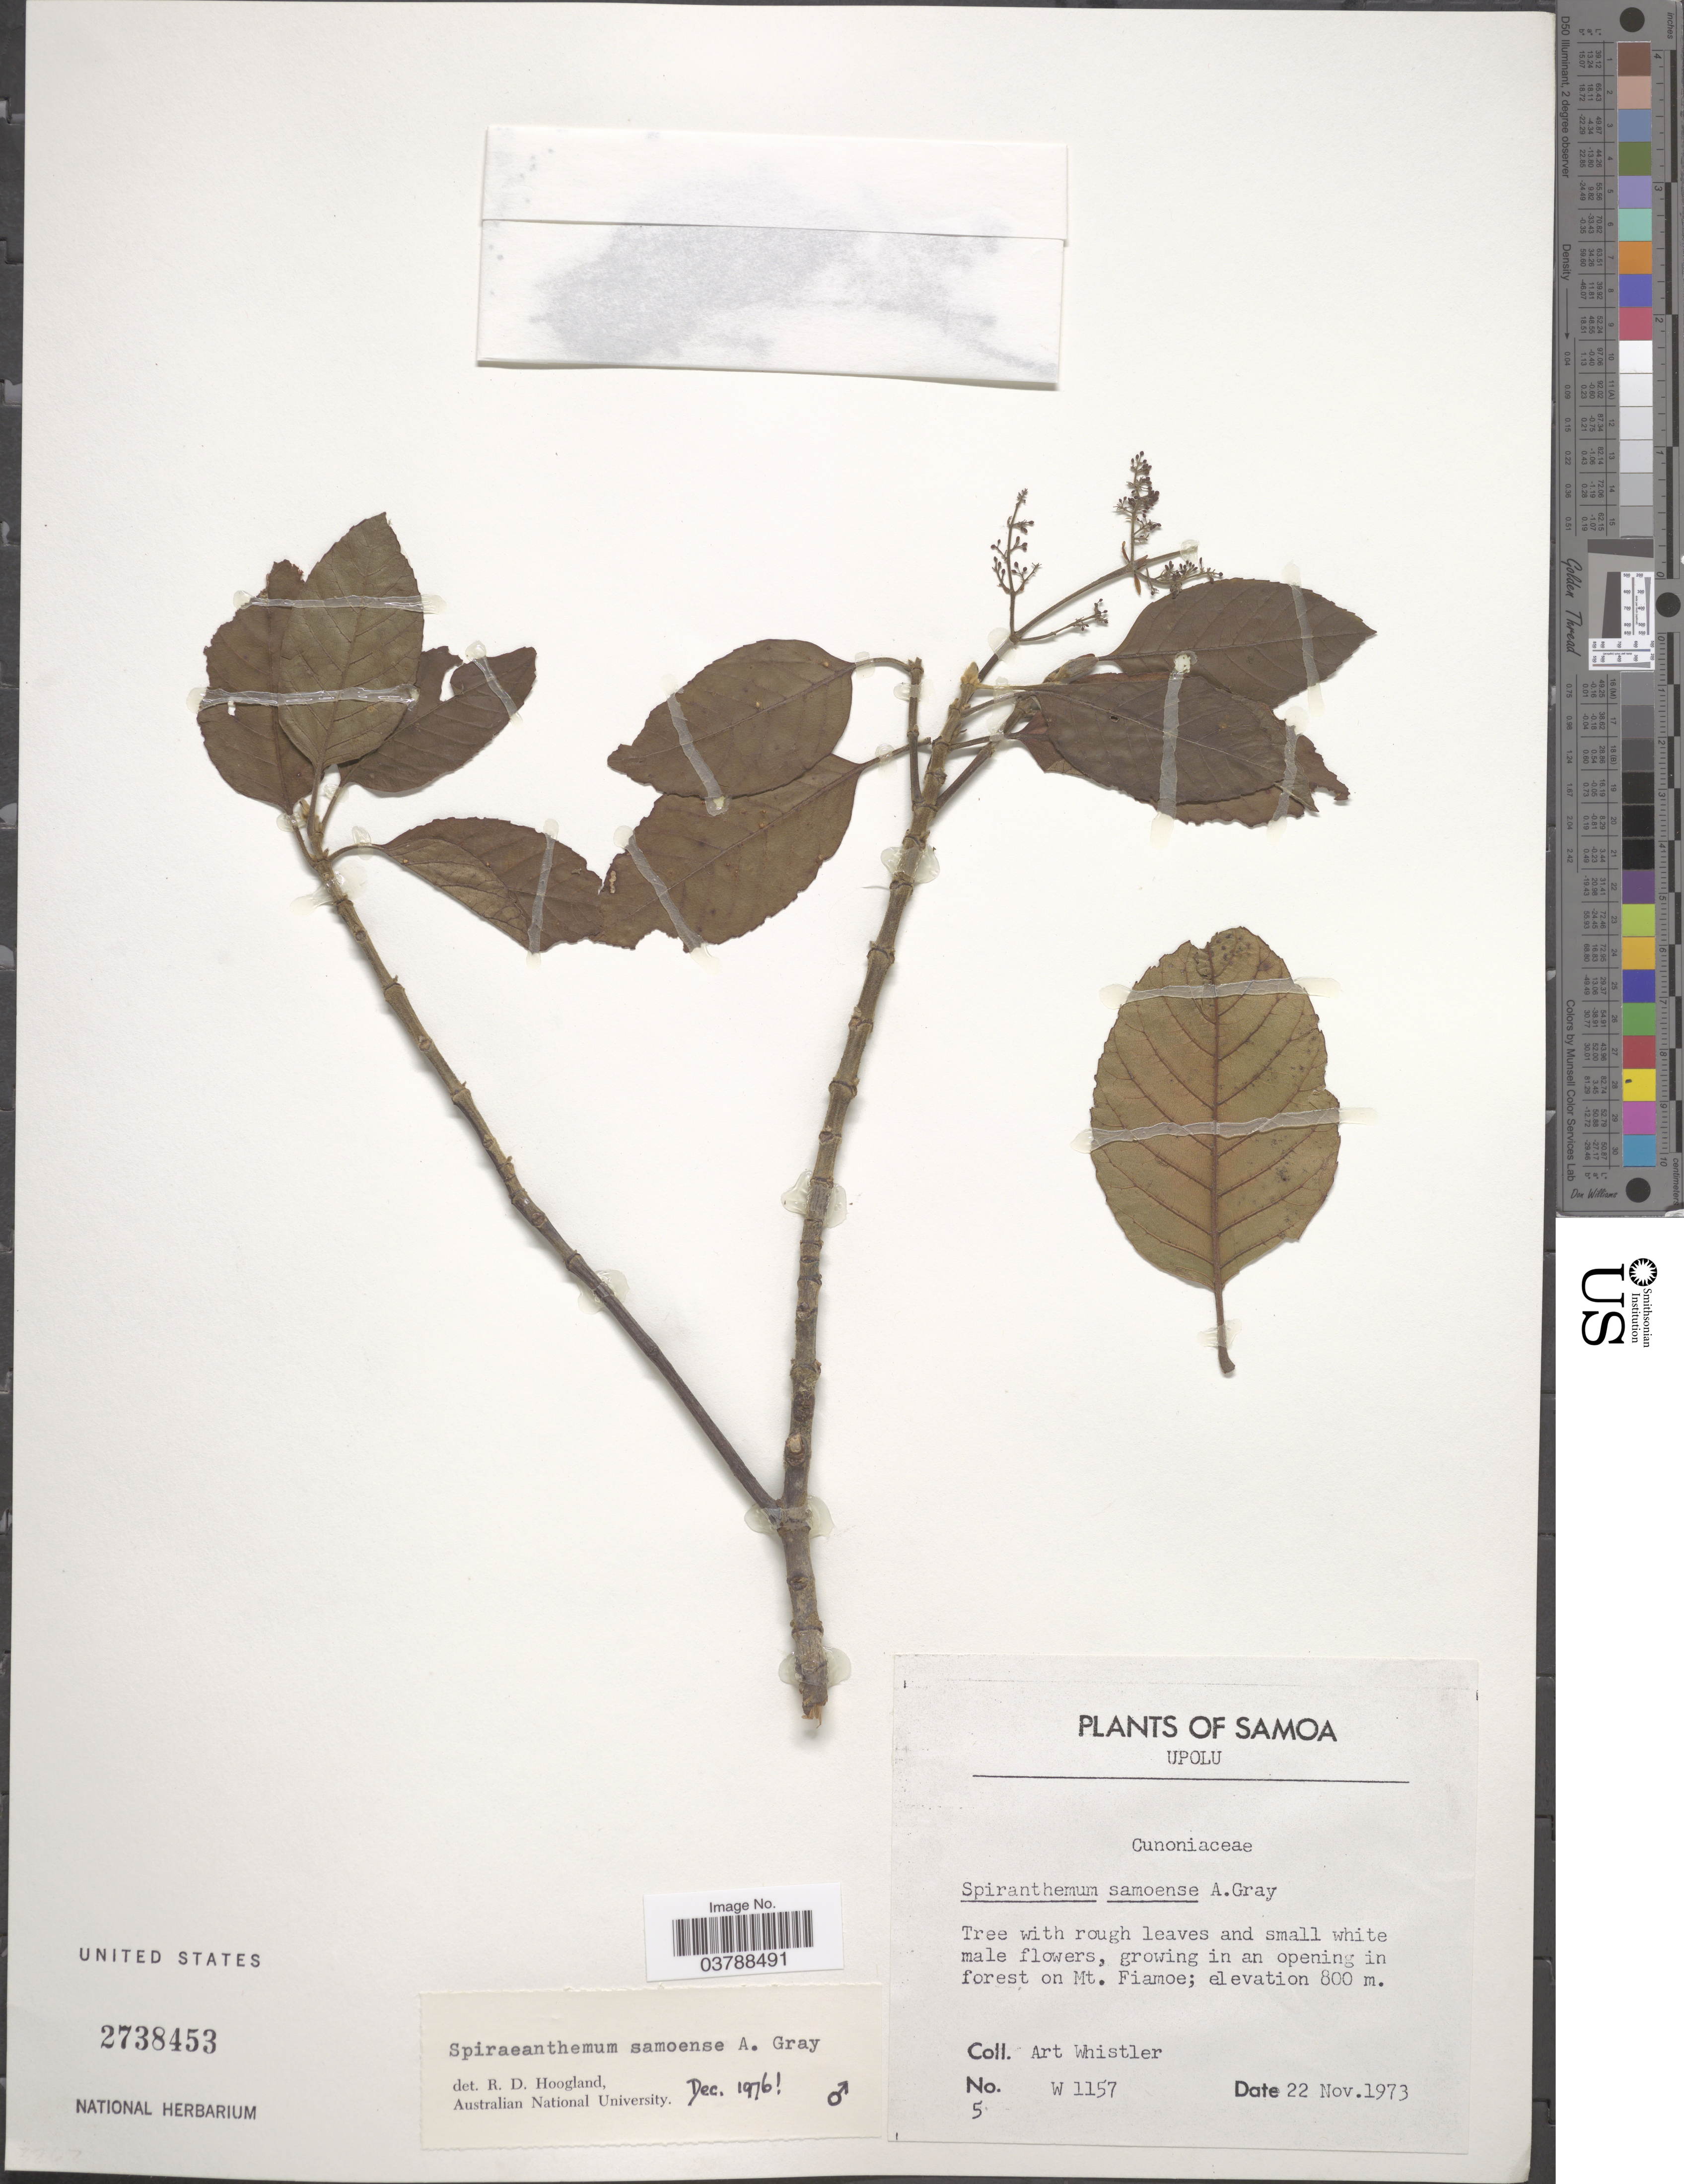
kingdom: Plantae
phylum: Tracheophyta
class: Magnoliopsida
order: Oxalidales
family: Cunoniaceae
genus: Spiraeanthemum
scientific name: Spiraeanthemum samoense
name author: A. Gray in Wilkes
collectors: A. Whistler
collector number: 5/W1157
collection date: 1973-11-22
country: Samoa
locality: Samoa. Upolu. Growing in an opening in forest on Mt. Fiamoe.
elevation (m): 800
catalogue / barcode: US 2738453